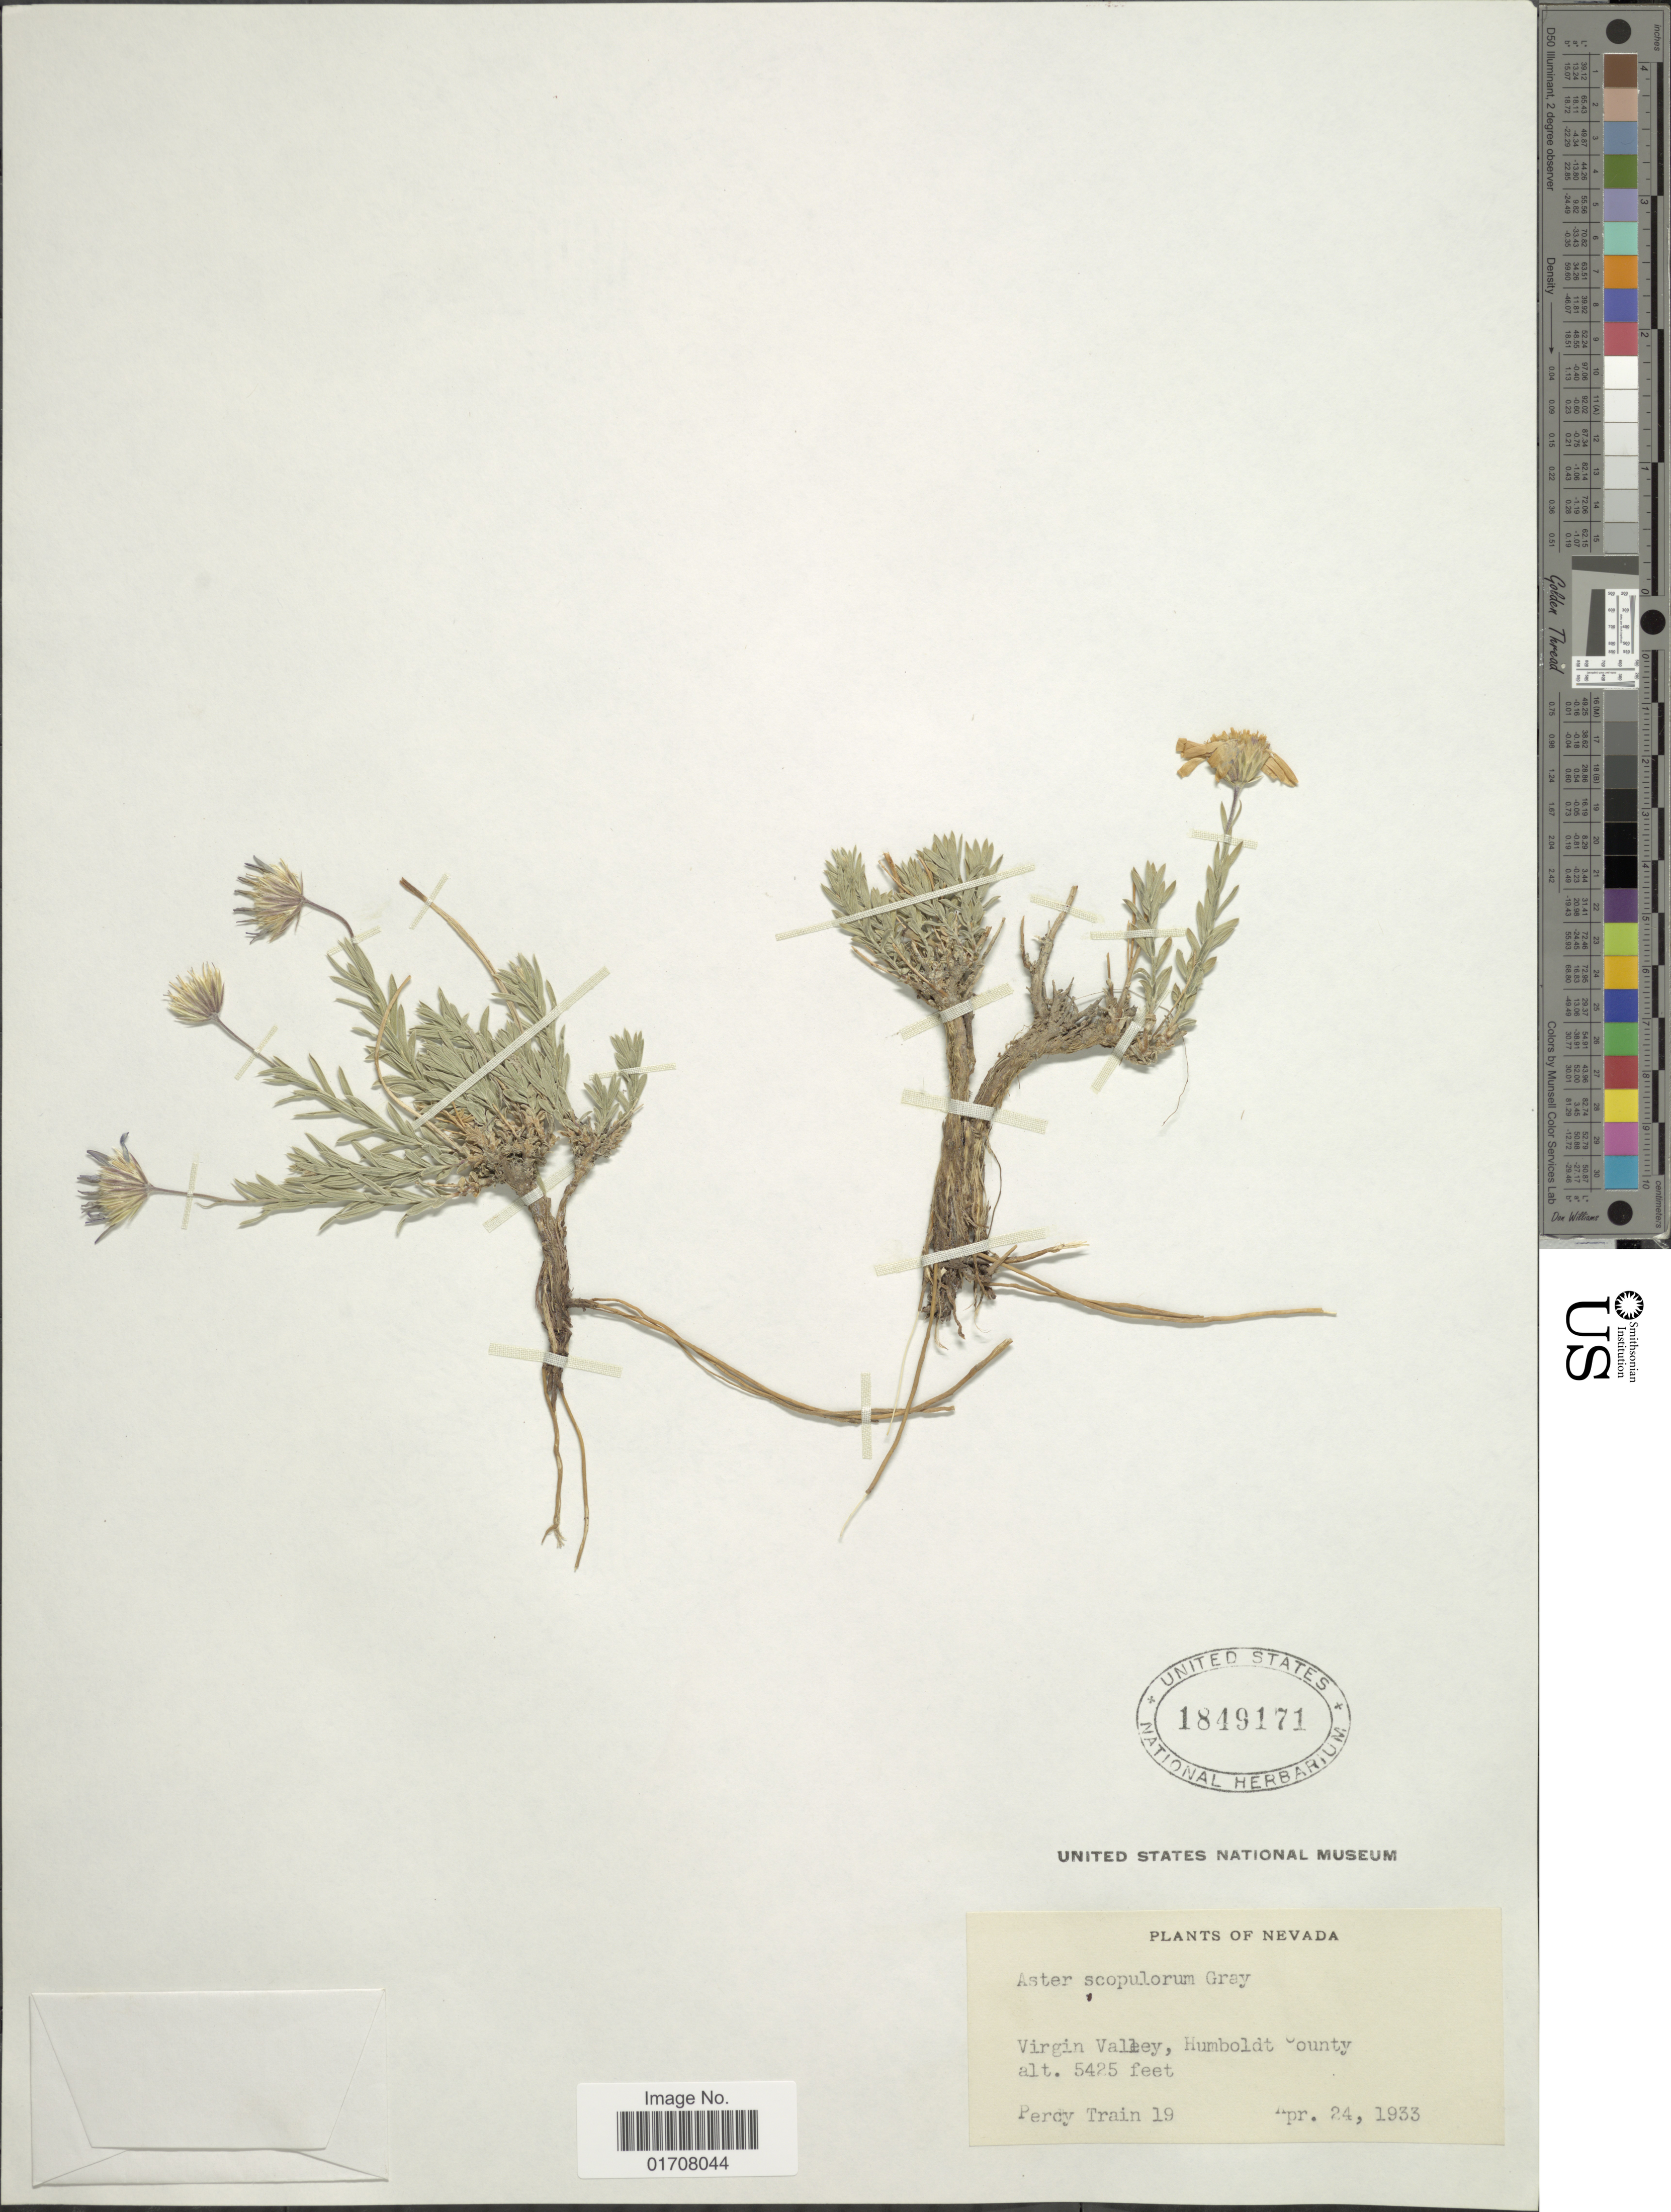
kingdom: Plantae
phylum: Tracheophyta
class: Magnoliopsida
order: Asterales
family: Asteraceae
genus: Ionactis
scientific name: Ionactis alpina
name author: (Nutt.) Greene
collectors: P. Train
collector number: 19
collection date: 1933-04-24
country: United States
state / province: Nevada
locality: Virgin Valley, Humboldt County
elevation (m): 1654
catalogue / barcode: US 1849171